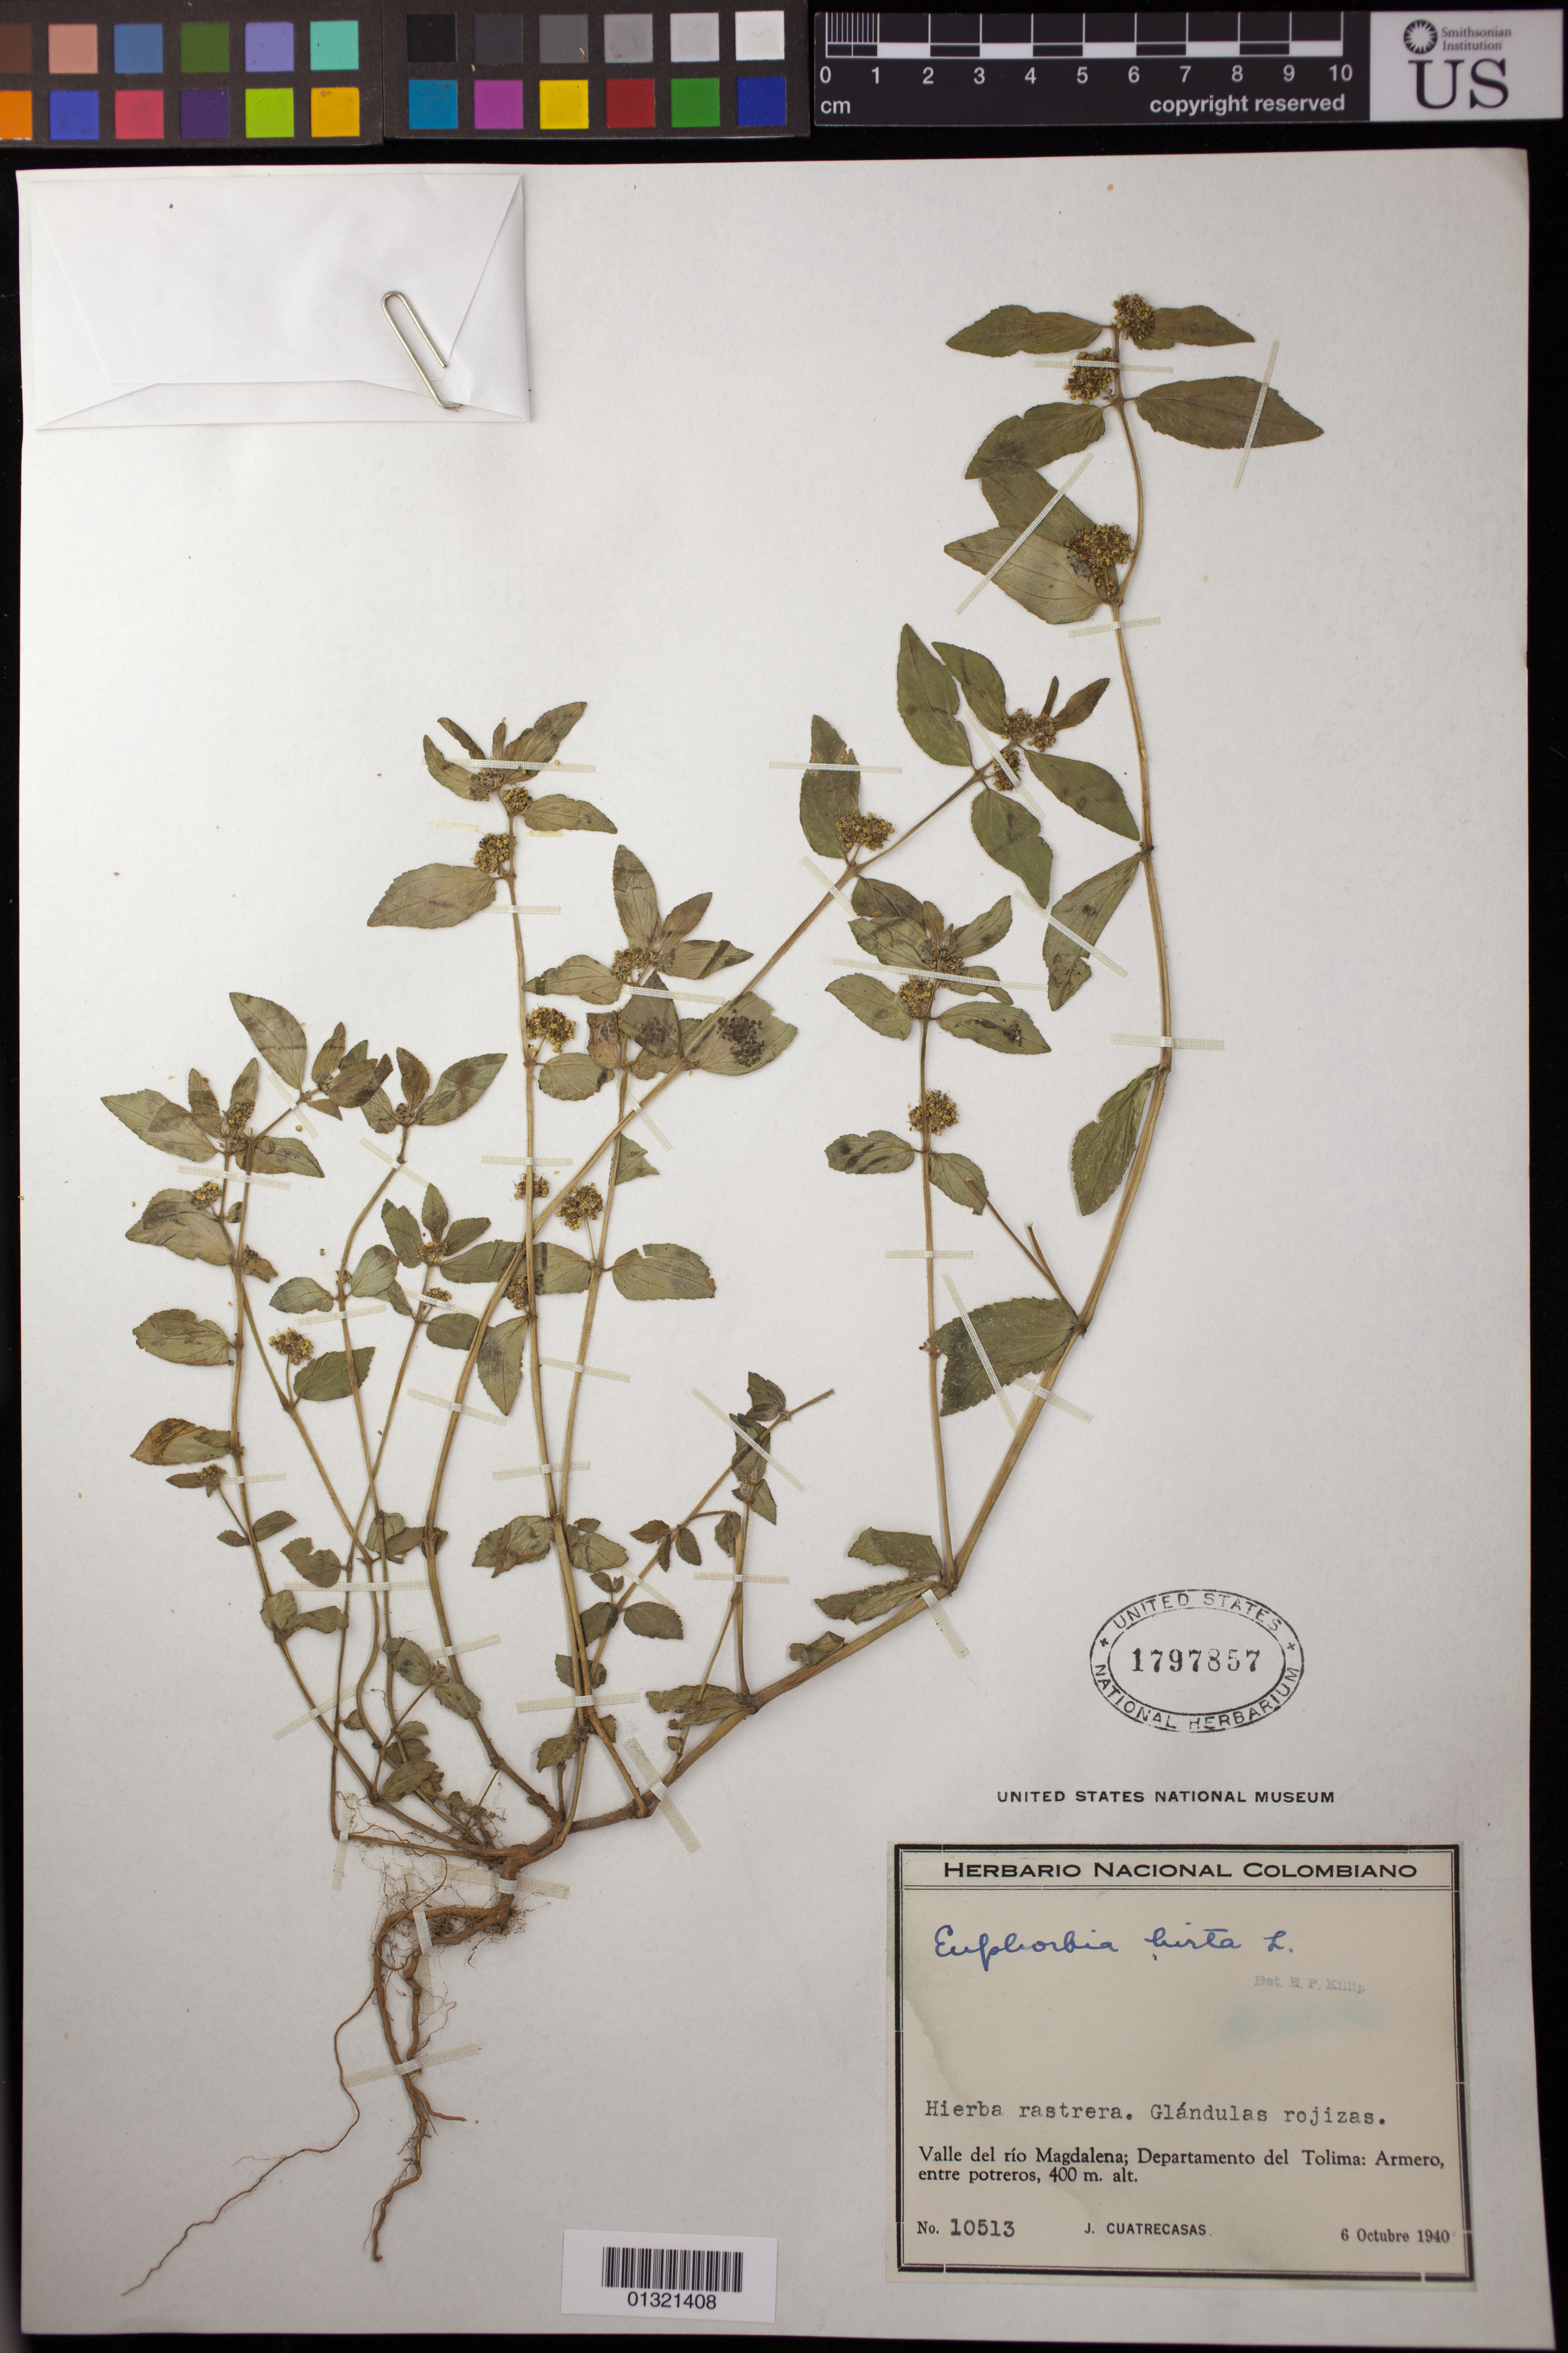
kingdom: Plantae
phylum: Tracheophyta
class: Magnoliopsida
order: Malpighiales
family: Euphorbiaceae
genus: Euphorbia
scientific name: Euphorbia hirta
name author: L.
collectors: J. Cuatrecasas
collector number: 10513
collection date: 1940-10-06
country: Colombia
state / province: Tolima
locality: Valle del río Magdalena; Armero, entre potreros;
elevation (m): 400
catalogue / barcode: US 1797857